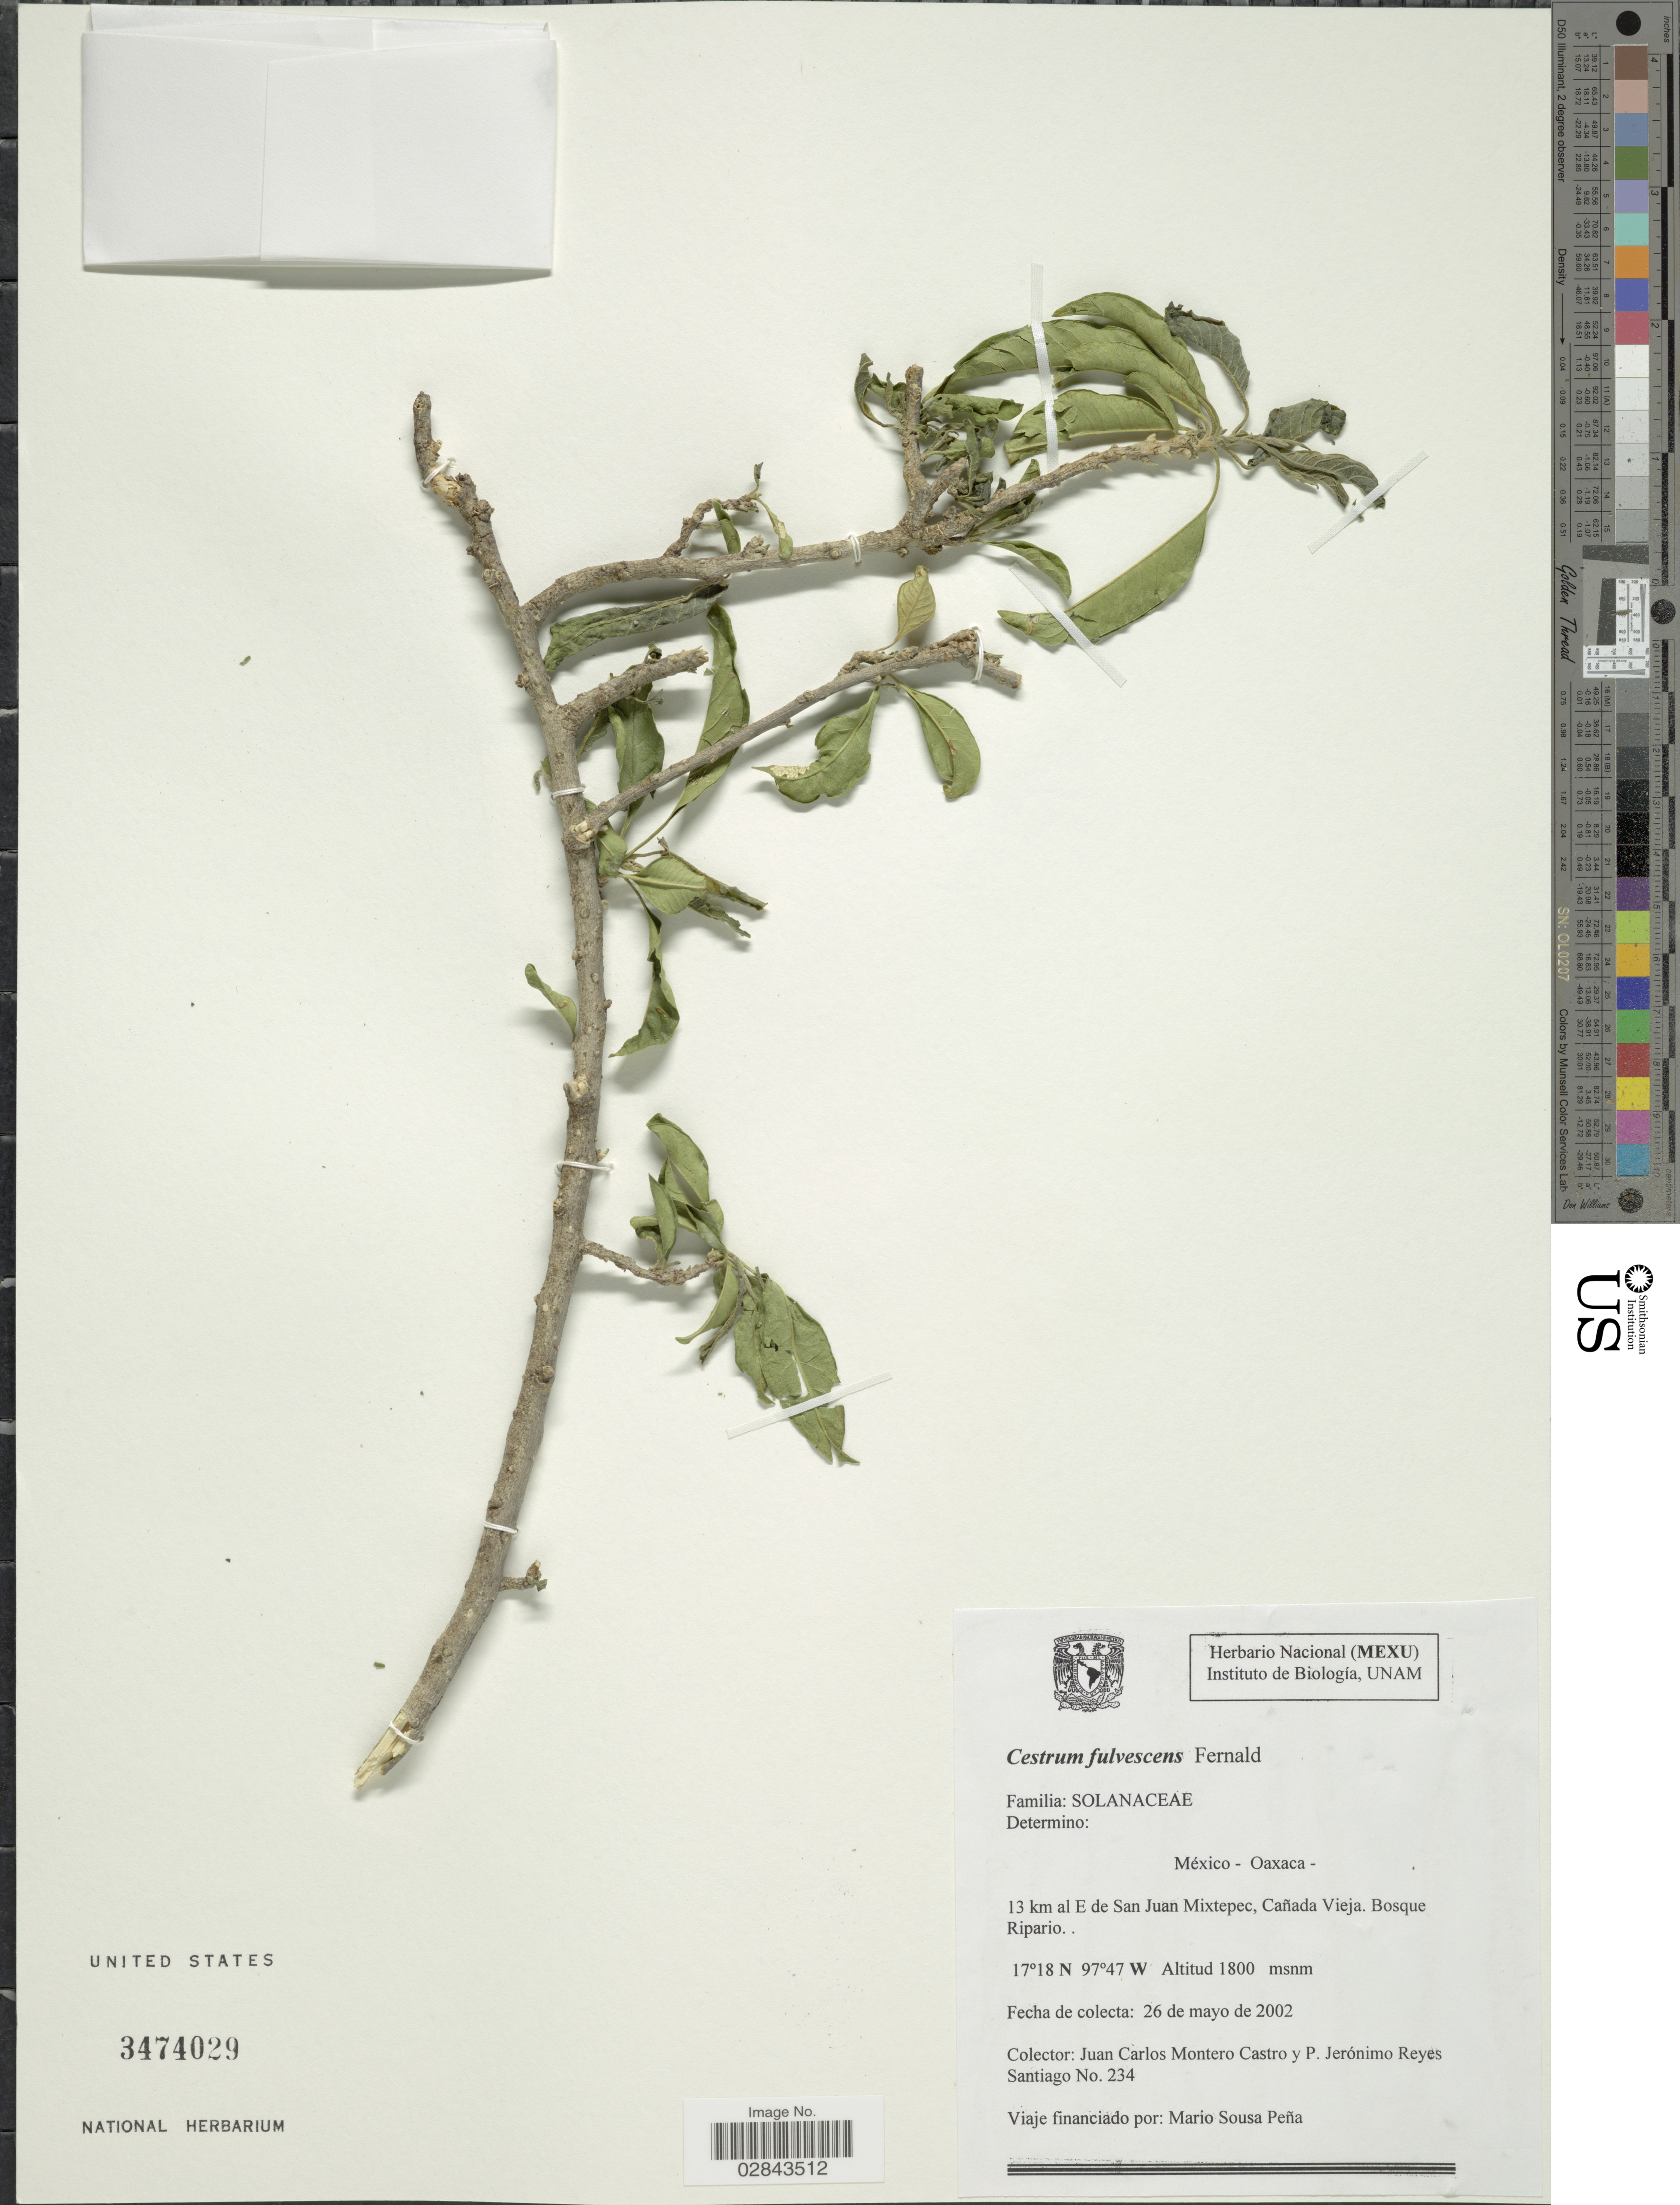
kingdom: Plantae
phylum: Tracheophyta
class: Magnoliopsida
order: Solanales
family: Solanaceae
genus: Cestrum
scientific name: Cestrum fulvescens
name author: Fernald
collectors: J. Montero-Castro & J. Santiago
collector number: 234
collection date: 2002-05-26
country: Mexico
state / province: Oaxaca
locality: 13 km al E de San Juan Mixtepec, Cañada Vieja. Bosque Ripario.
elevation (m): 1800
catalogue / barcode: US 3474029